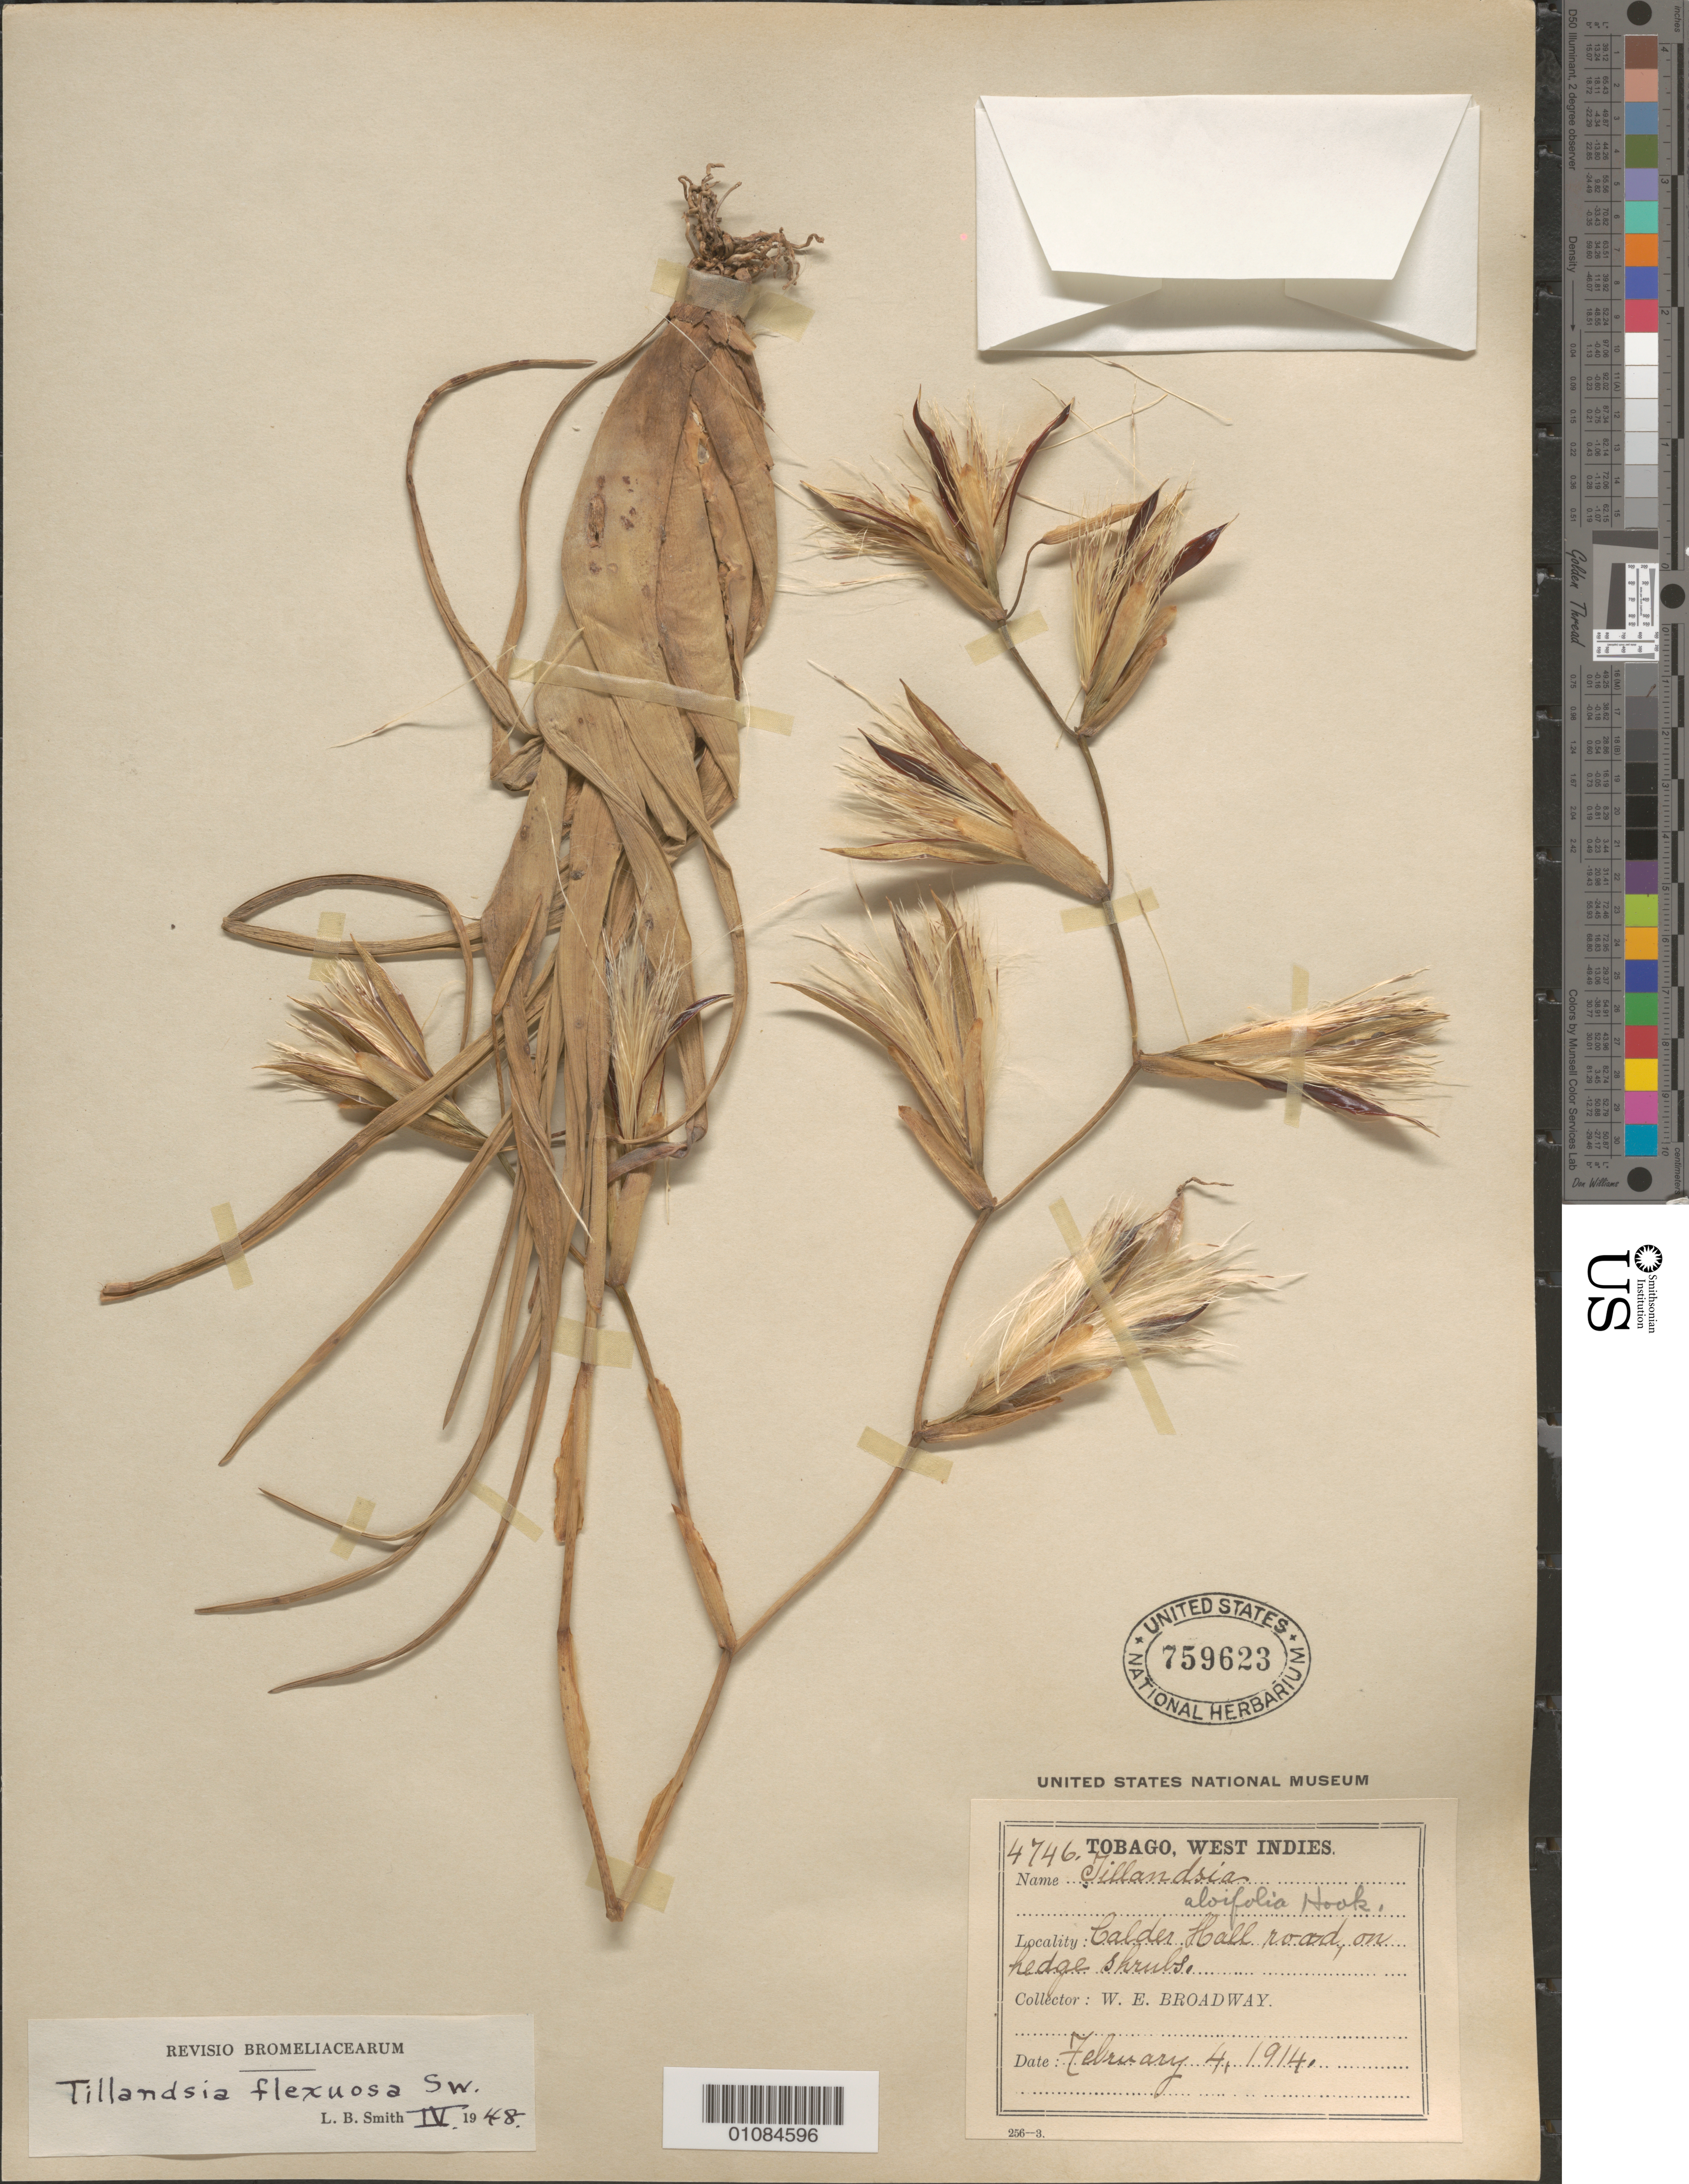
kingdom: Plantae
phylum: Tracheophyta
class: Liliopsida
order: Poales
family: Bromeliaceae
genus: Tillandsia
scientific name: Tillandsia flexuosa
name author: Sw.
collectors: W. E. Broadway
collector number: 4746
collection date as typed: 04 Feb 1914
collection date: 1914-02-04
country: Trinidad and Tobago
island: Tobago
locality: Calder Hall road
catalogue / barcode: US 759623